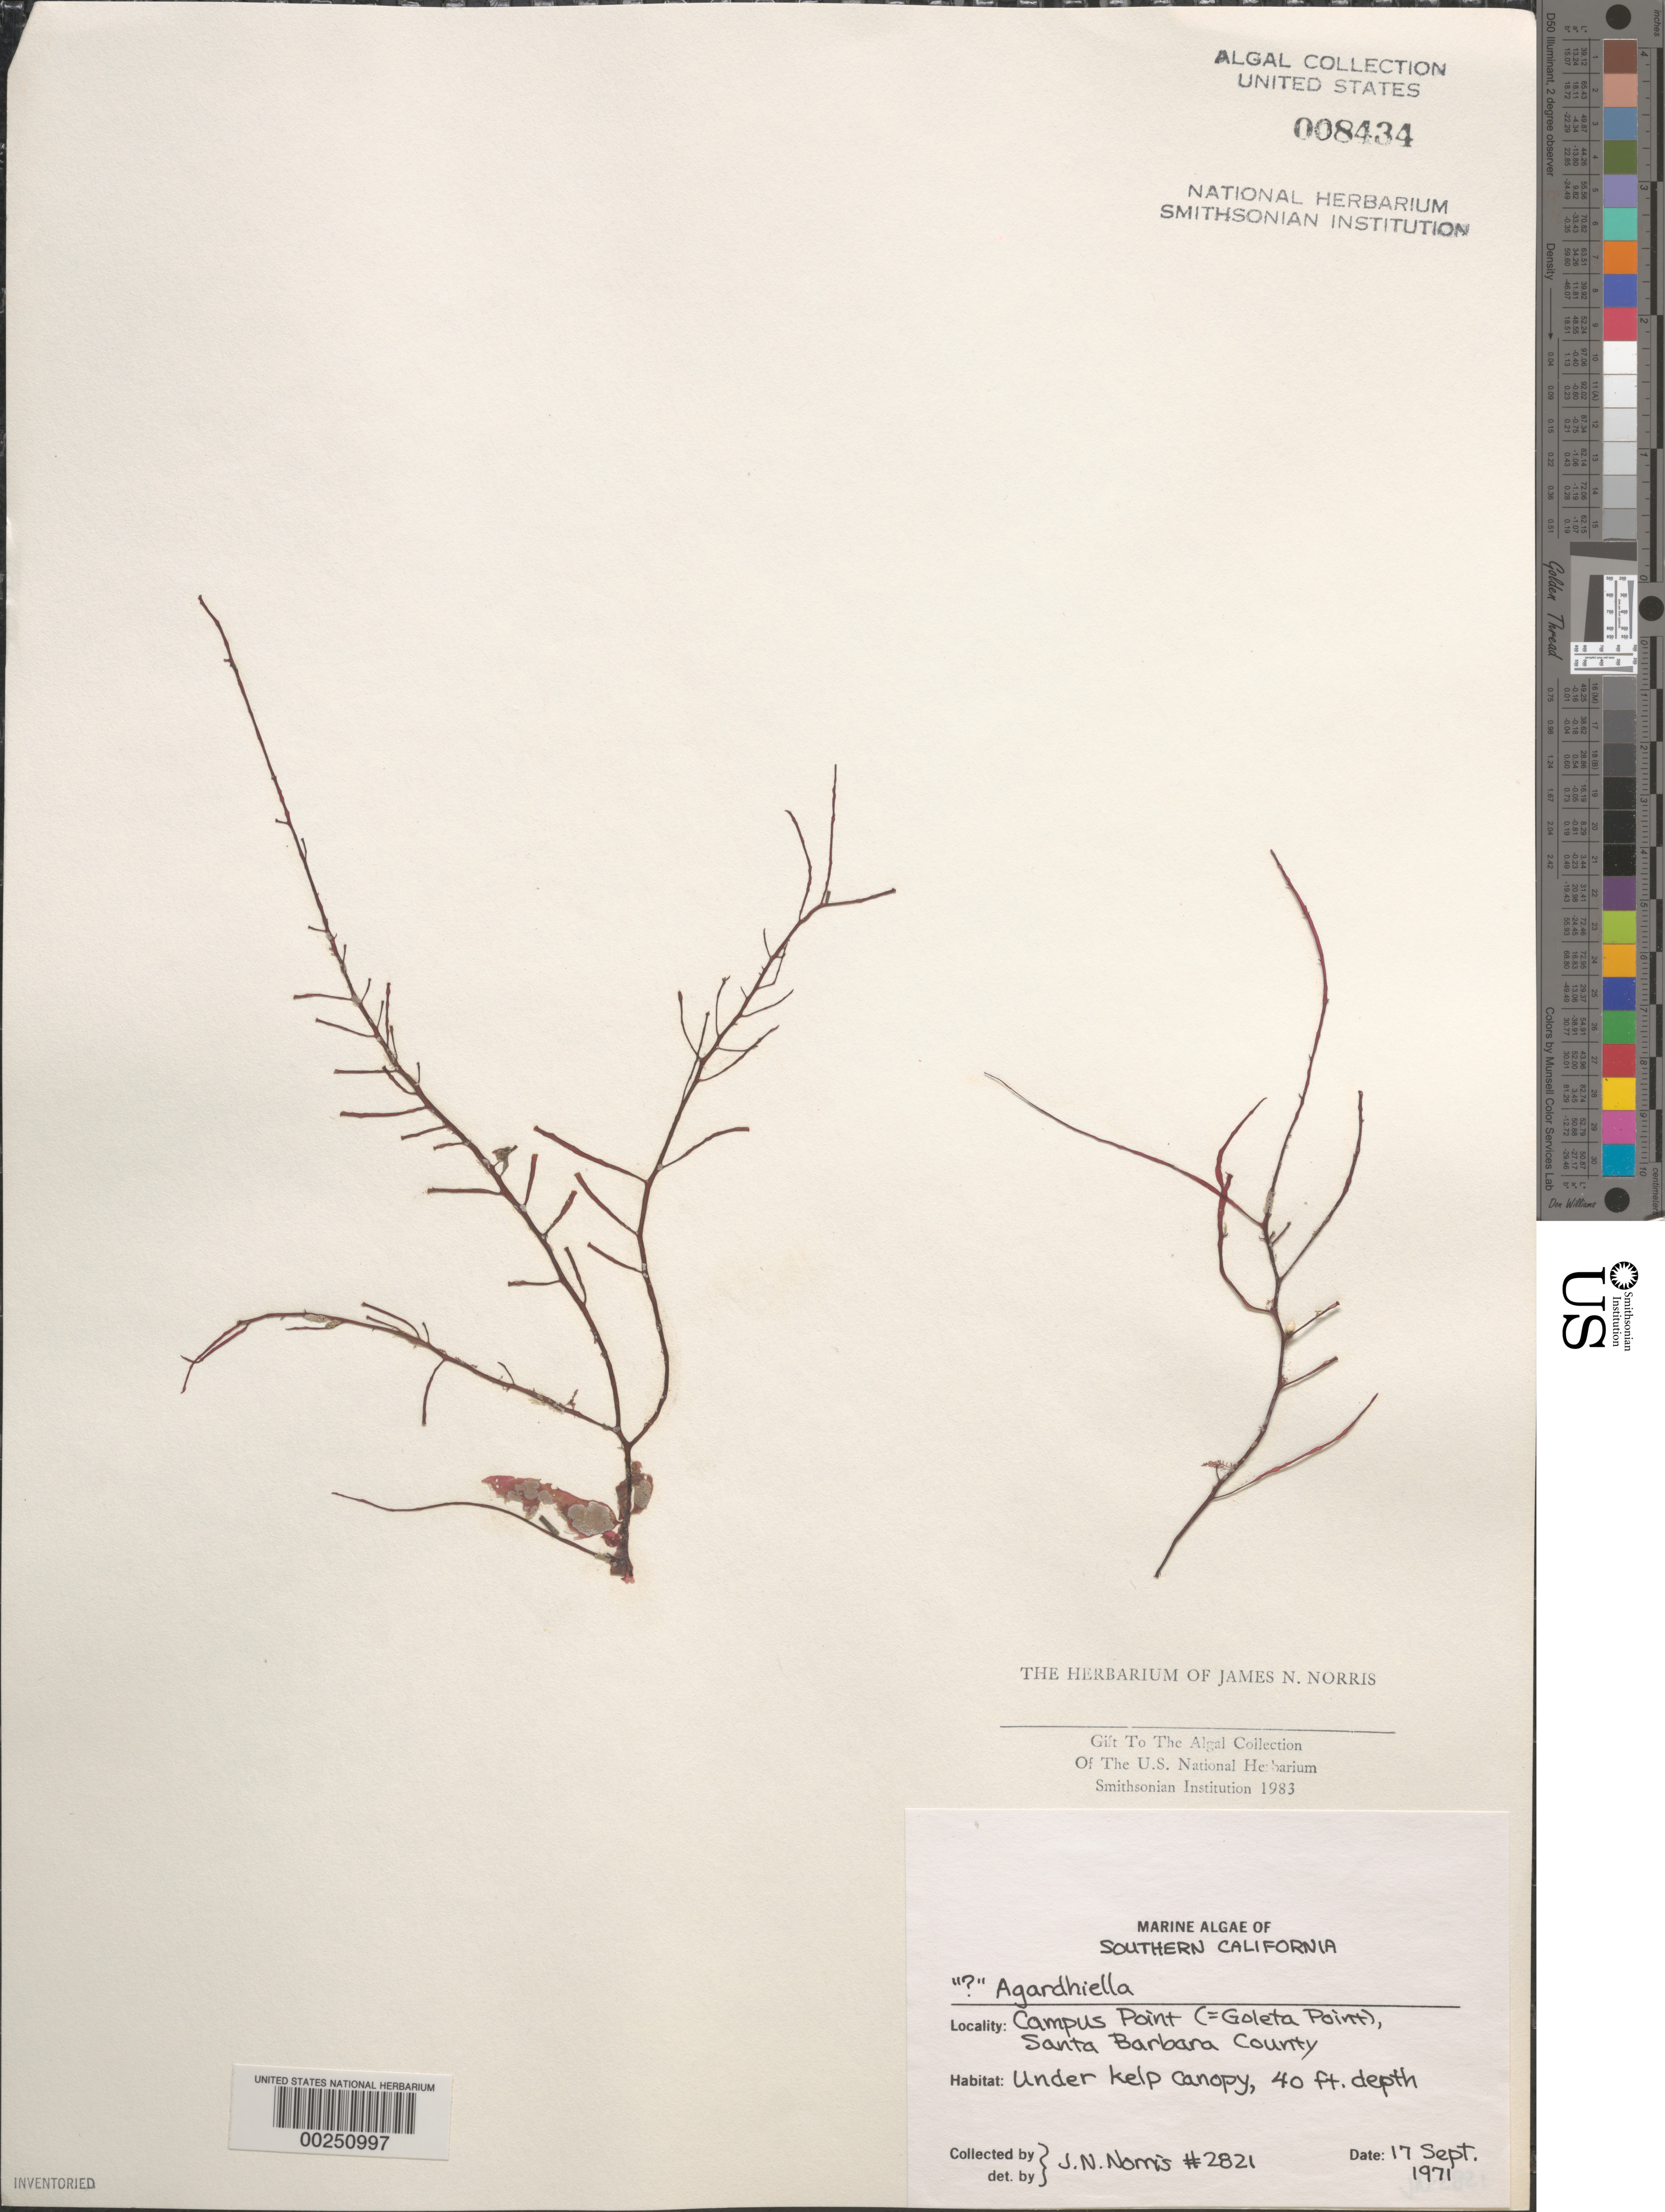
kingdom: Plantae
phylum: Rhodophyta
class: Florideophyceae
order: Gigartinales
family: Solieriaceae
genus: Agardhiella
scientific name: Agardhiella sp.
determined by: Norris, James N.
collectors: J. N. Norris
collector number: JN-2821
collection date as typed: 17 Sep 1971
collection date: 1971-09-17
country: United States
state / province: California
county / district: Santa Barbara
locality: Campus Point (Goleta Point)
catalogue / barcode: US 8434